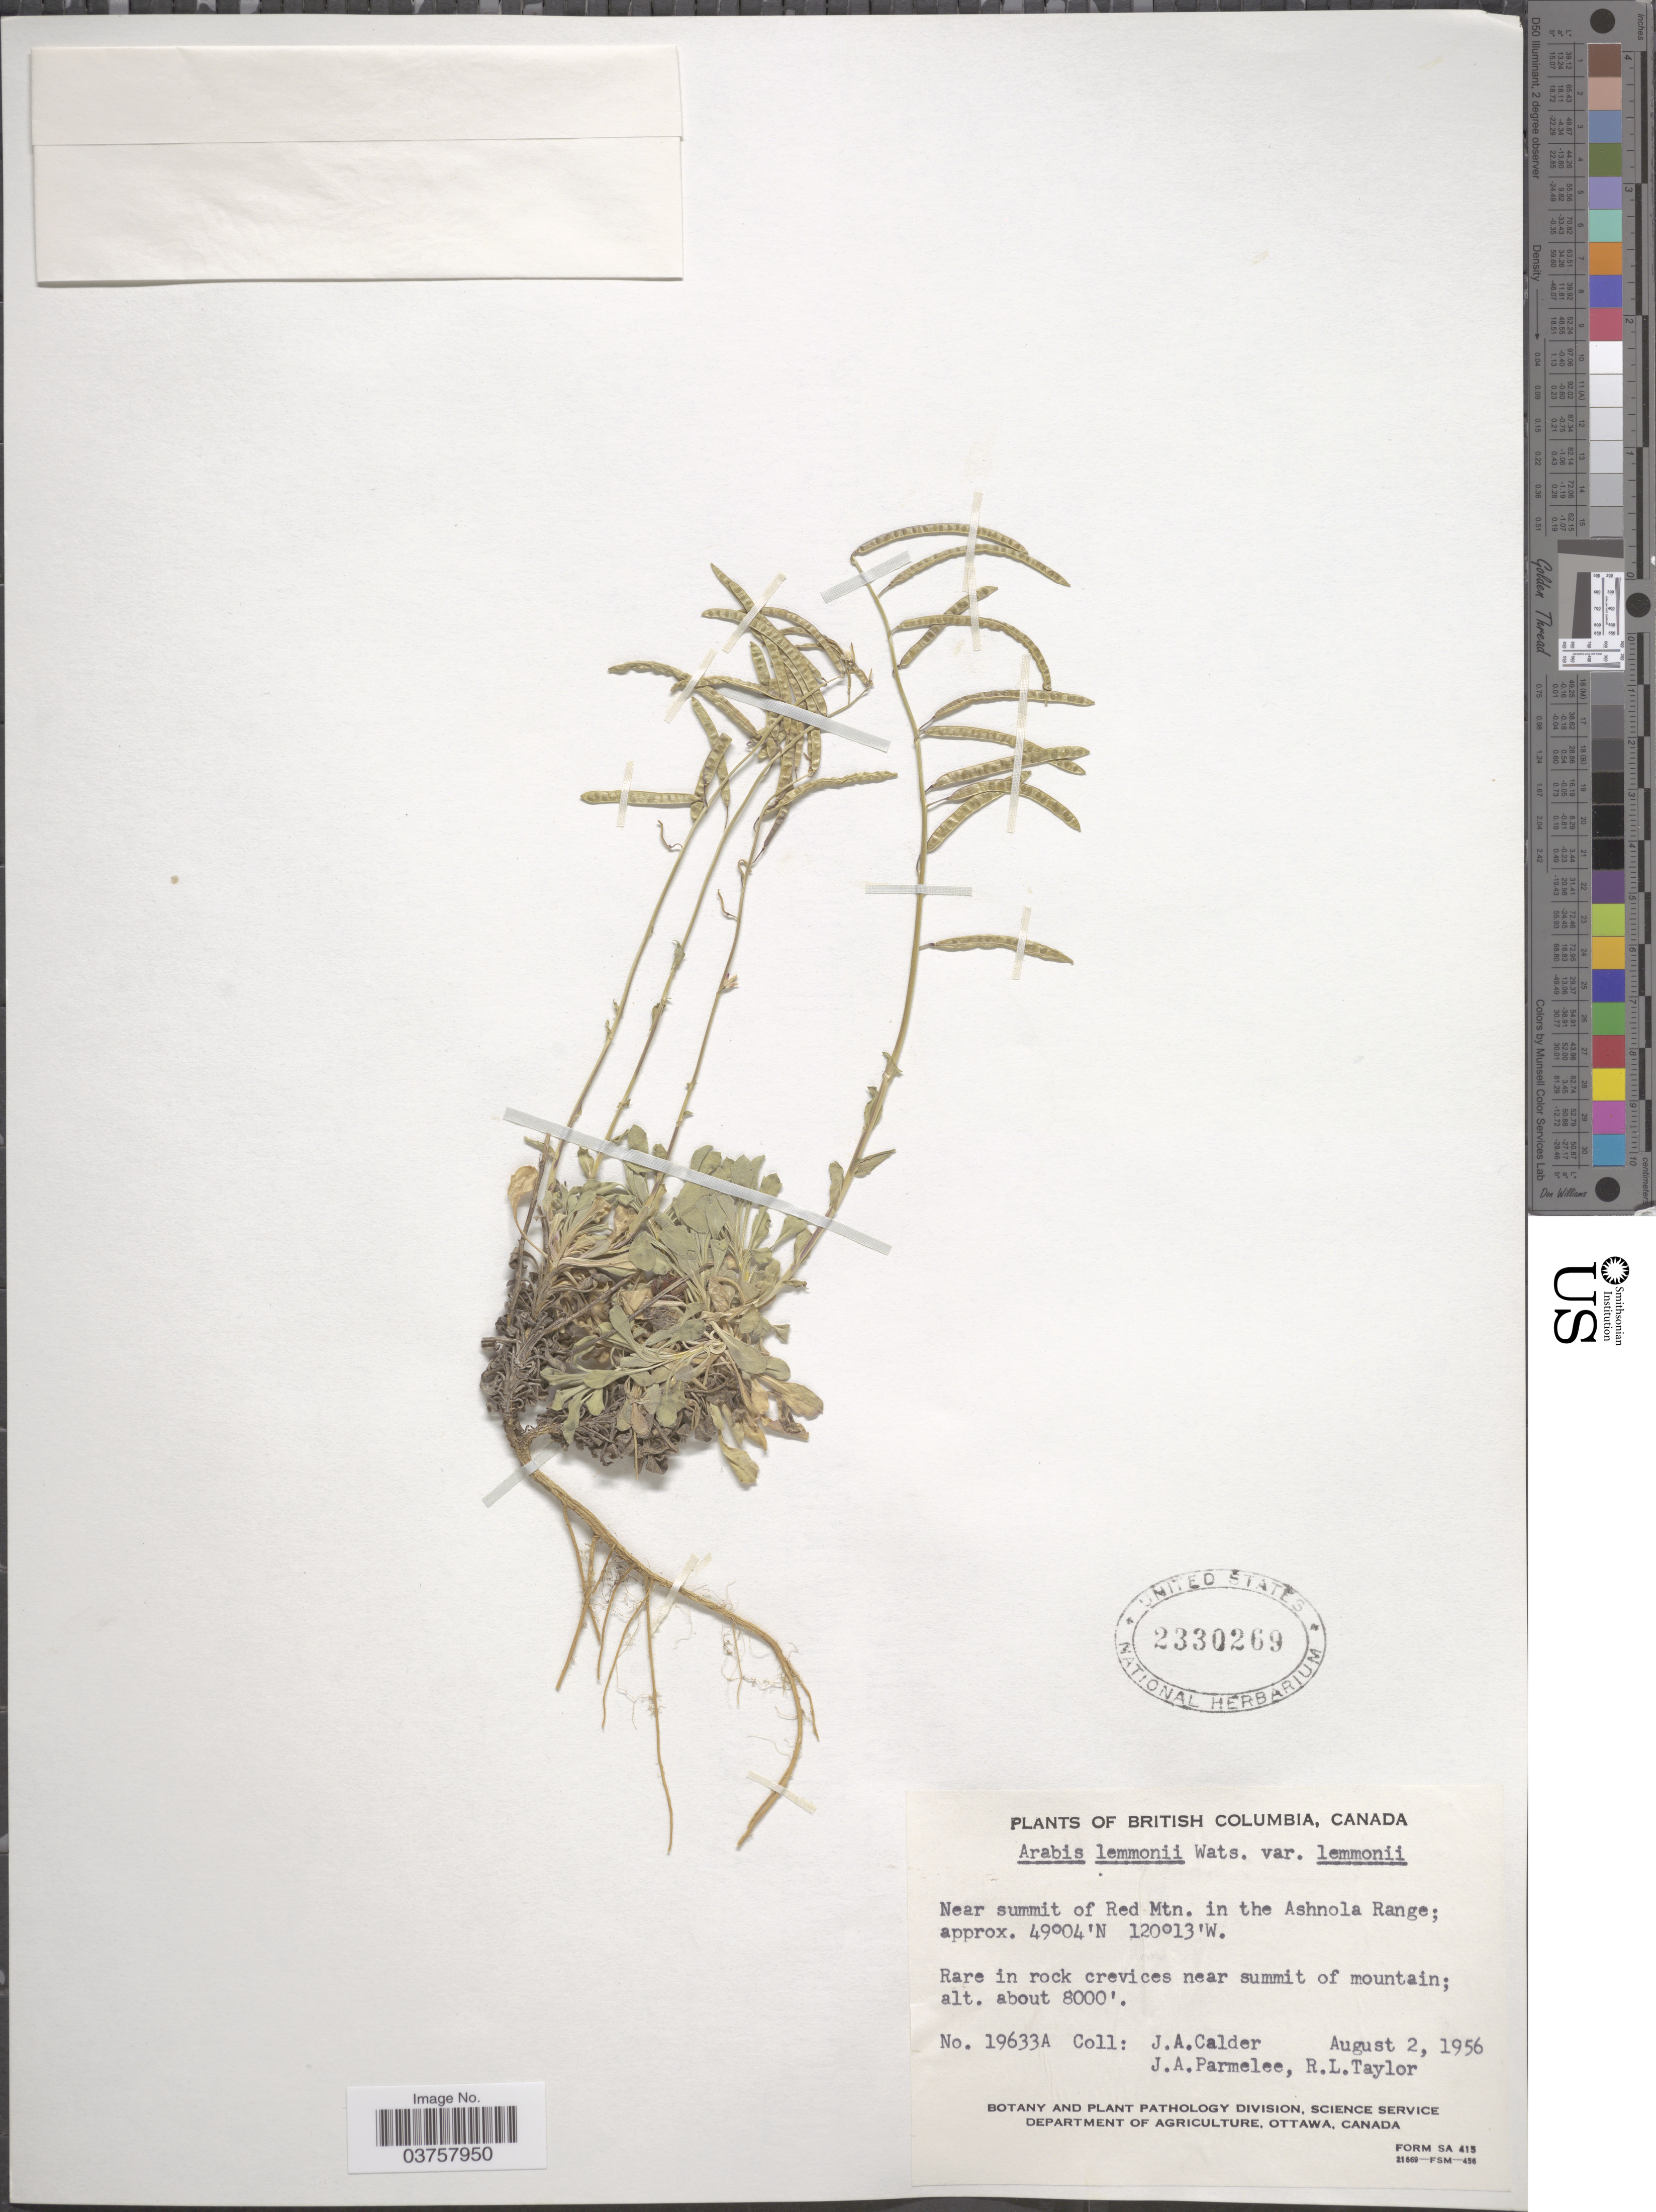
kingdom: Plantae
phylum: Tracheophyta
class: Magnoliopsida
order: Brassicales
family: Brassicaceae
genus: Arabis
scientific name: Arabis lemmonii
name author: S. Watson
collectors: J. A. Calder, J. A. Parmelee & R. Taylor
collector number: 19633A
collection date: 1956-08-02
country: Canada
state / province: British Columbia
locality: Near summit of Red Mtn. in the Ashnola Range.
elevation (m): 2438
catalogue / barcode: US 2330269